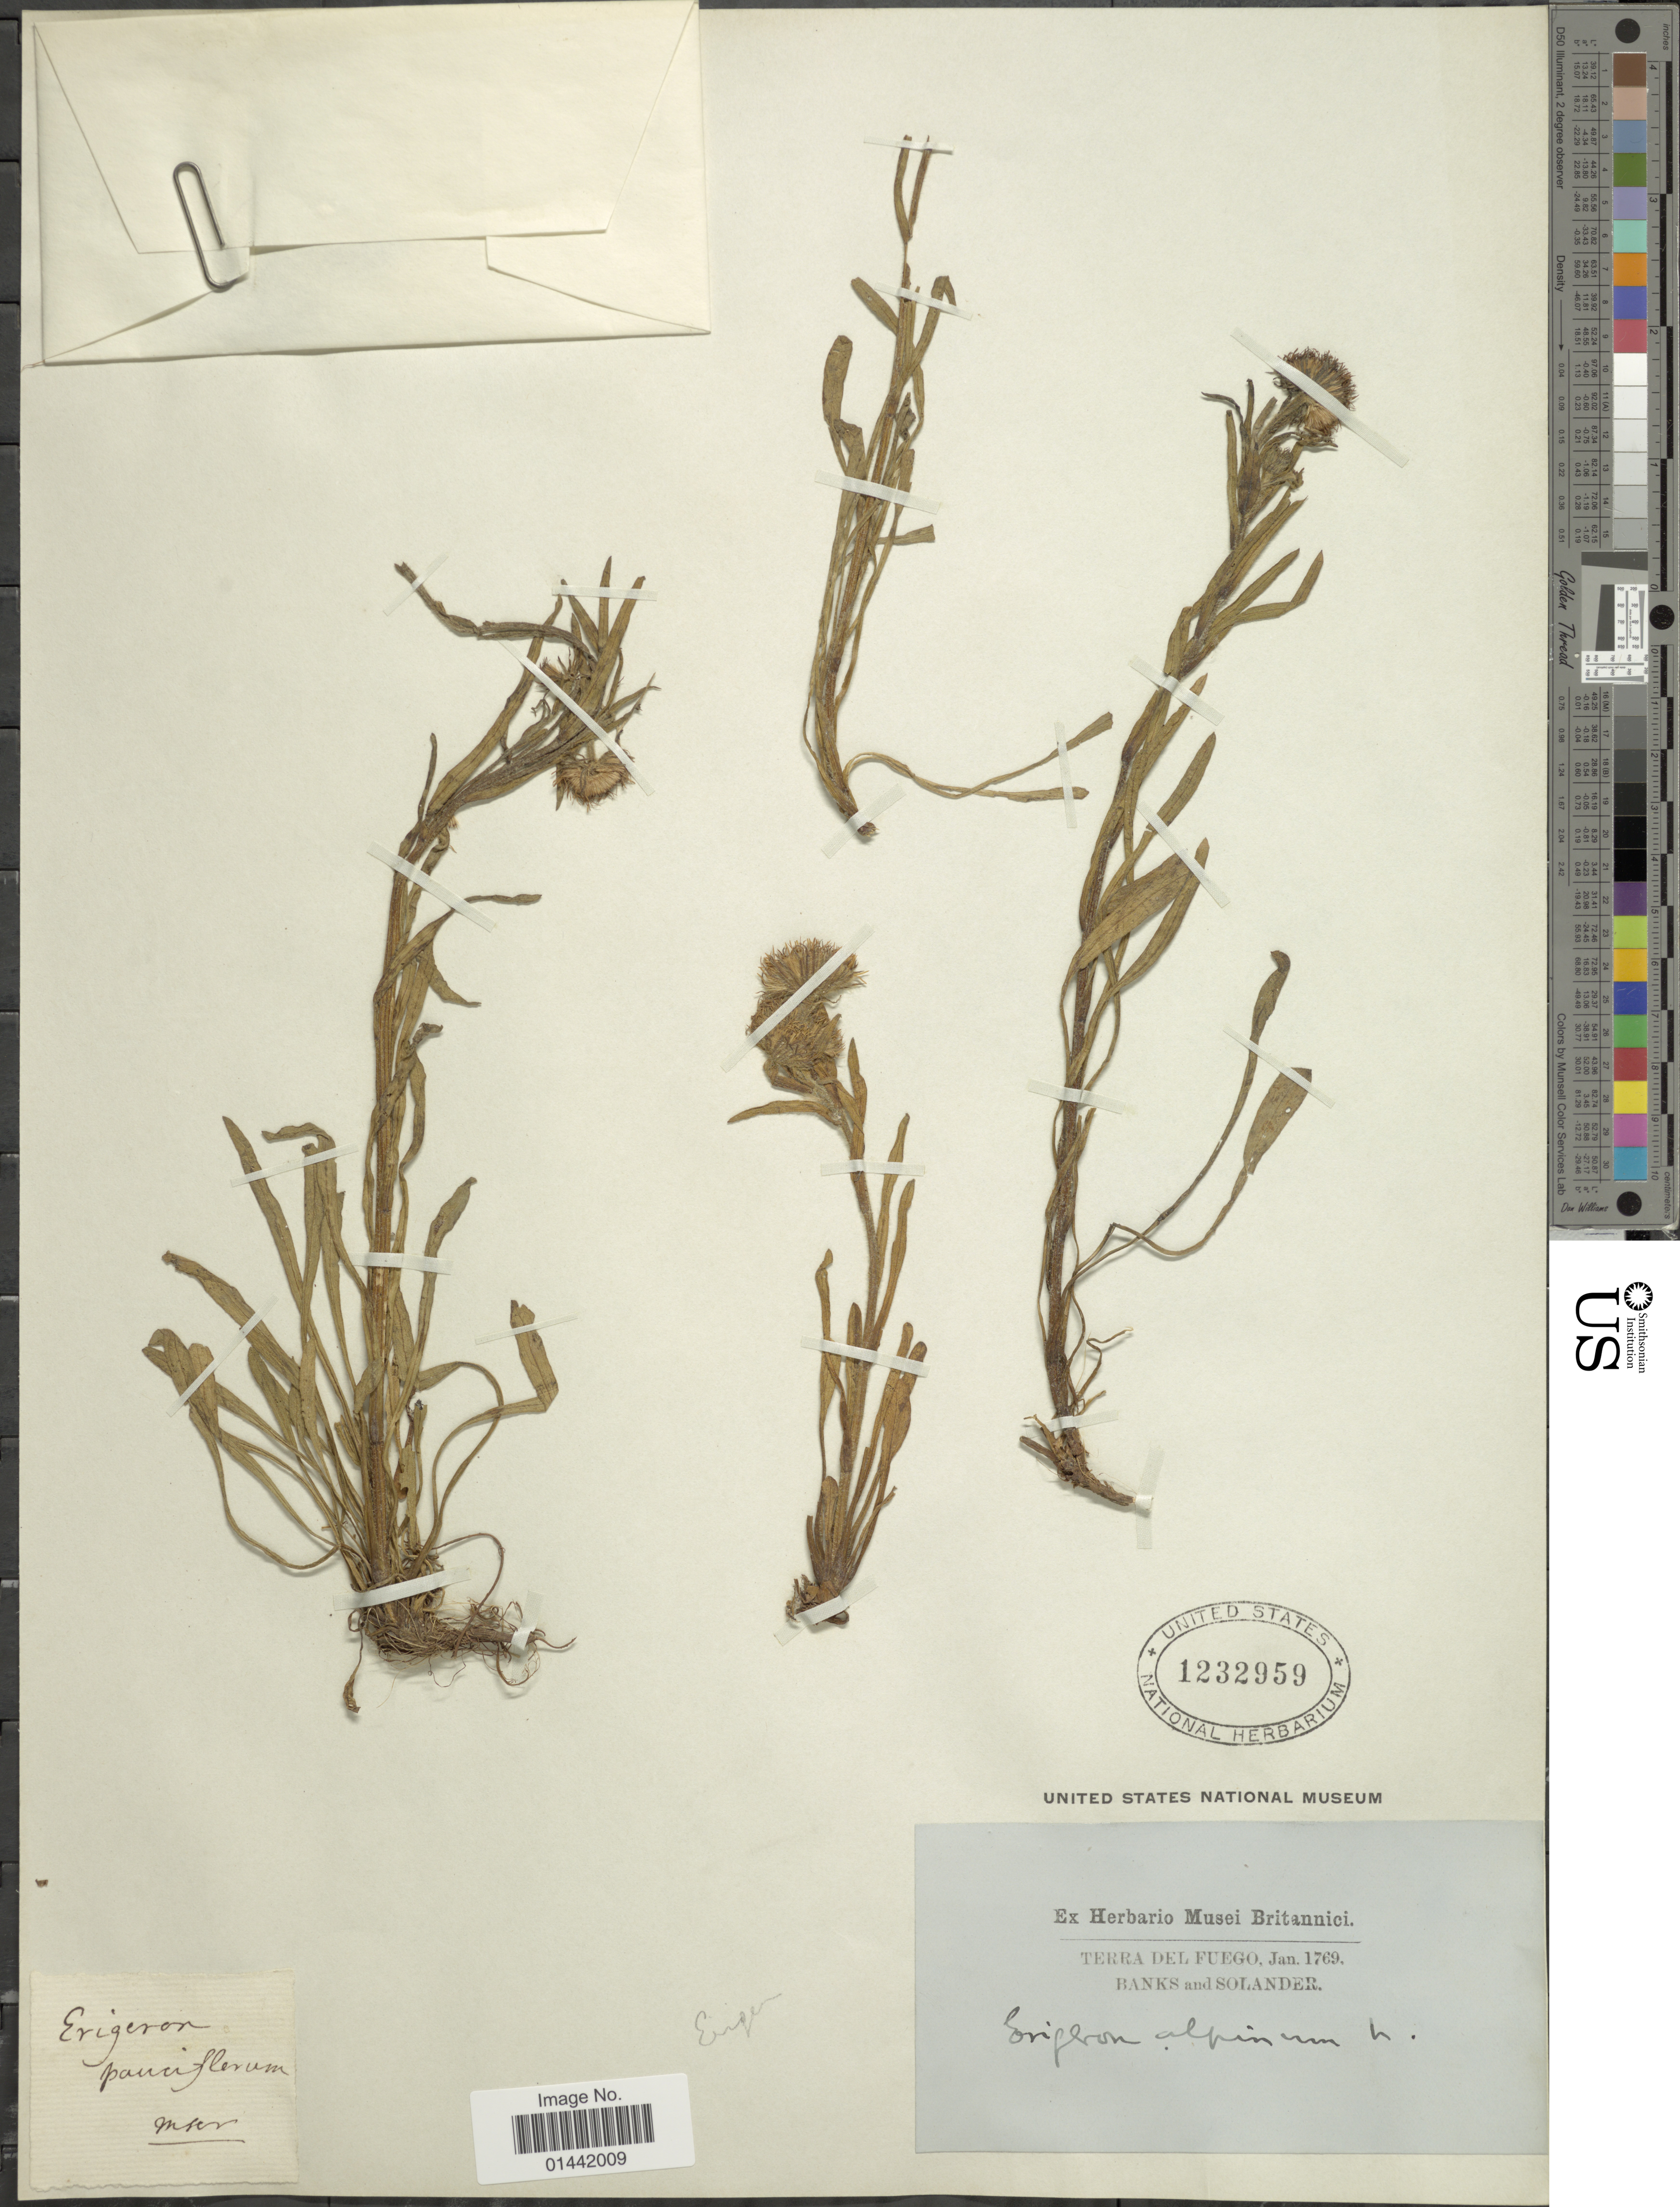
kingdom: Plantae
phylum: Tracheophyta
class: Magnoliopsida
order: Asterales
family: Asteraceae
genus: Erigeron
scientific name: Erigeron alpinus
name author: L.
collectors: -- Banks & -- Solander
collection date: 1769-01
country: Argentina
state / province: Tierra del Fuego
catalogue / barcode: US 1232959